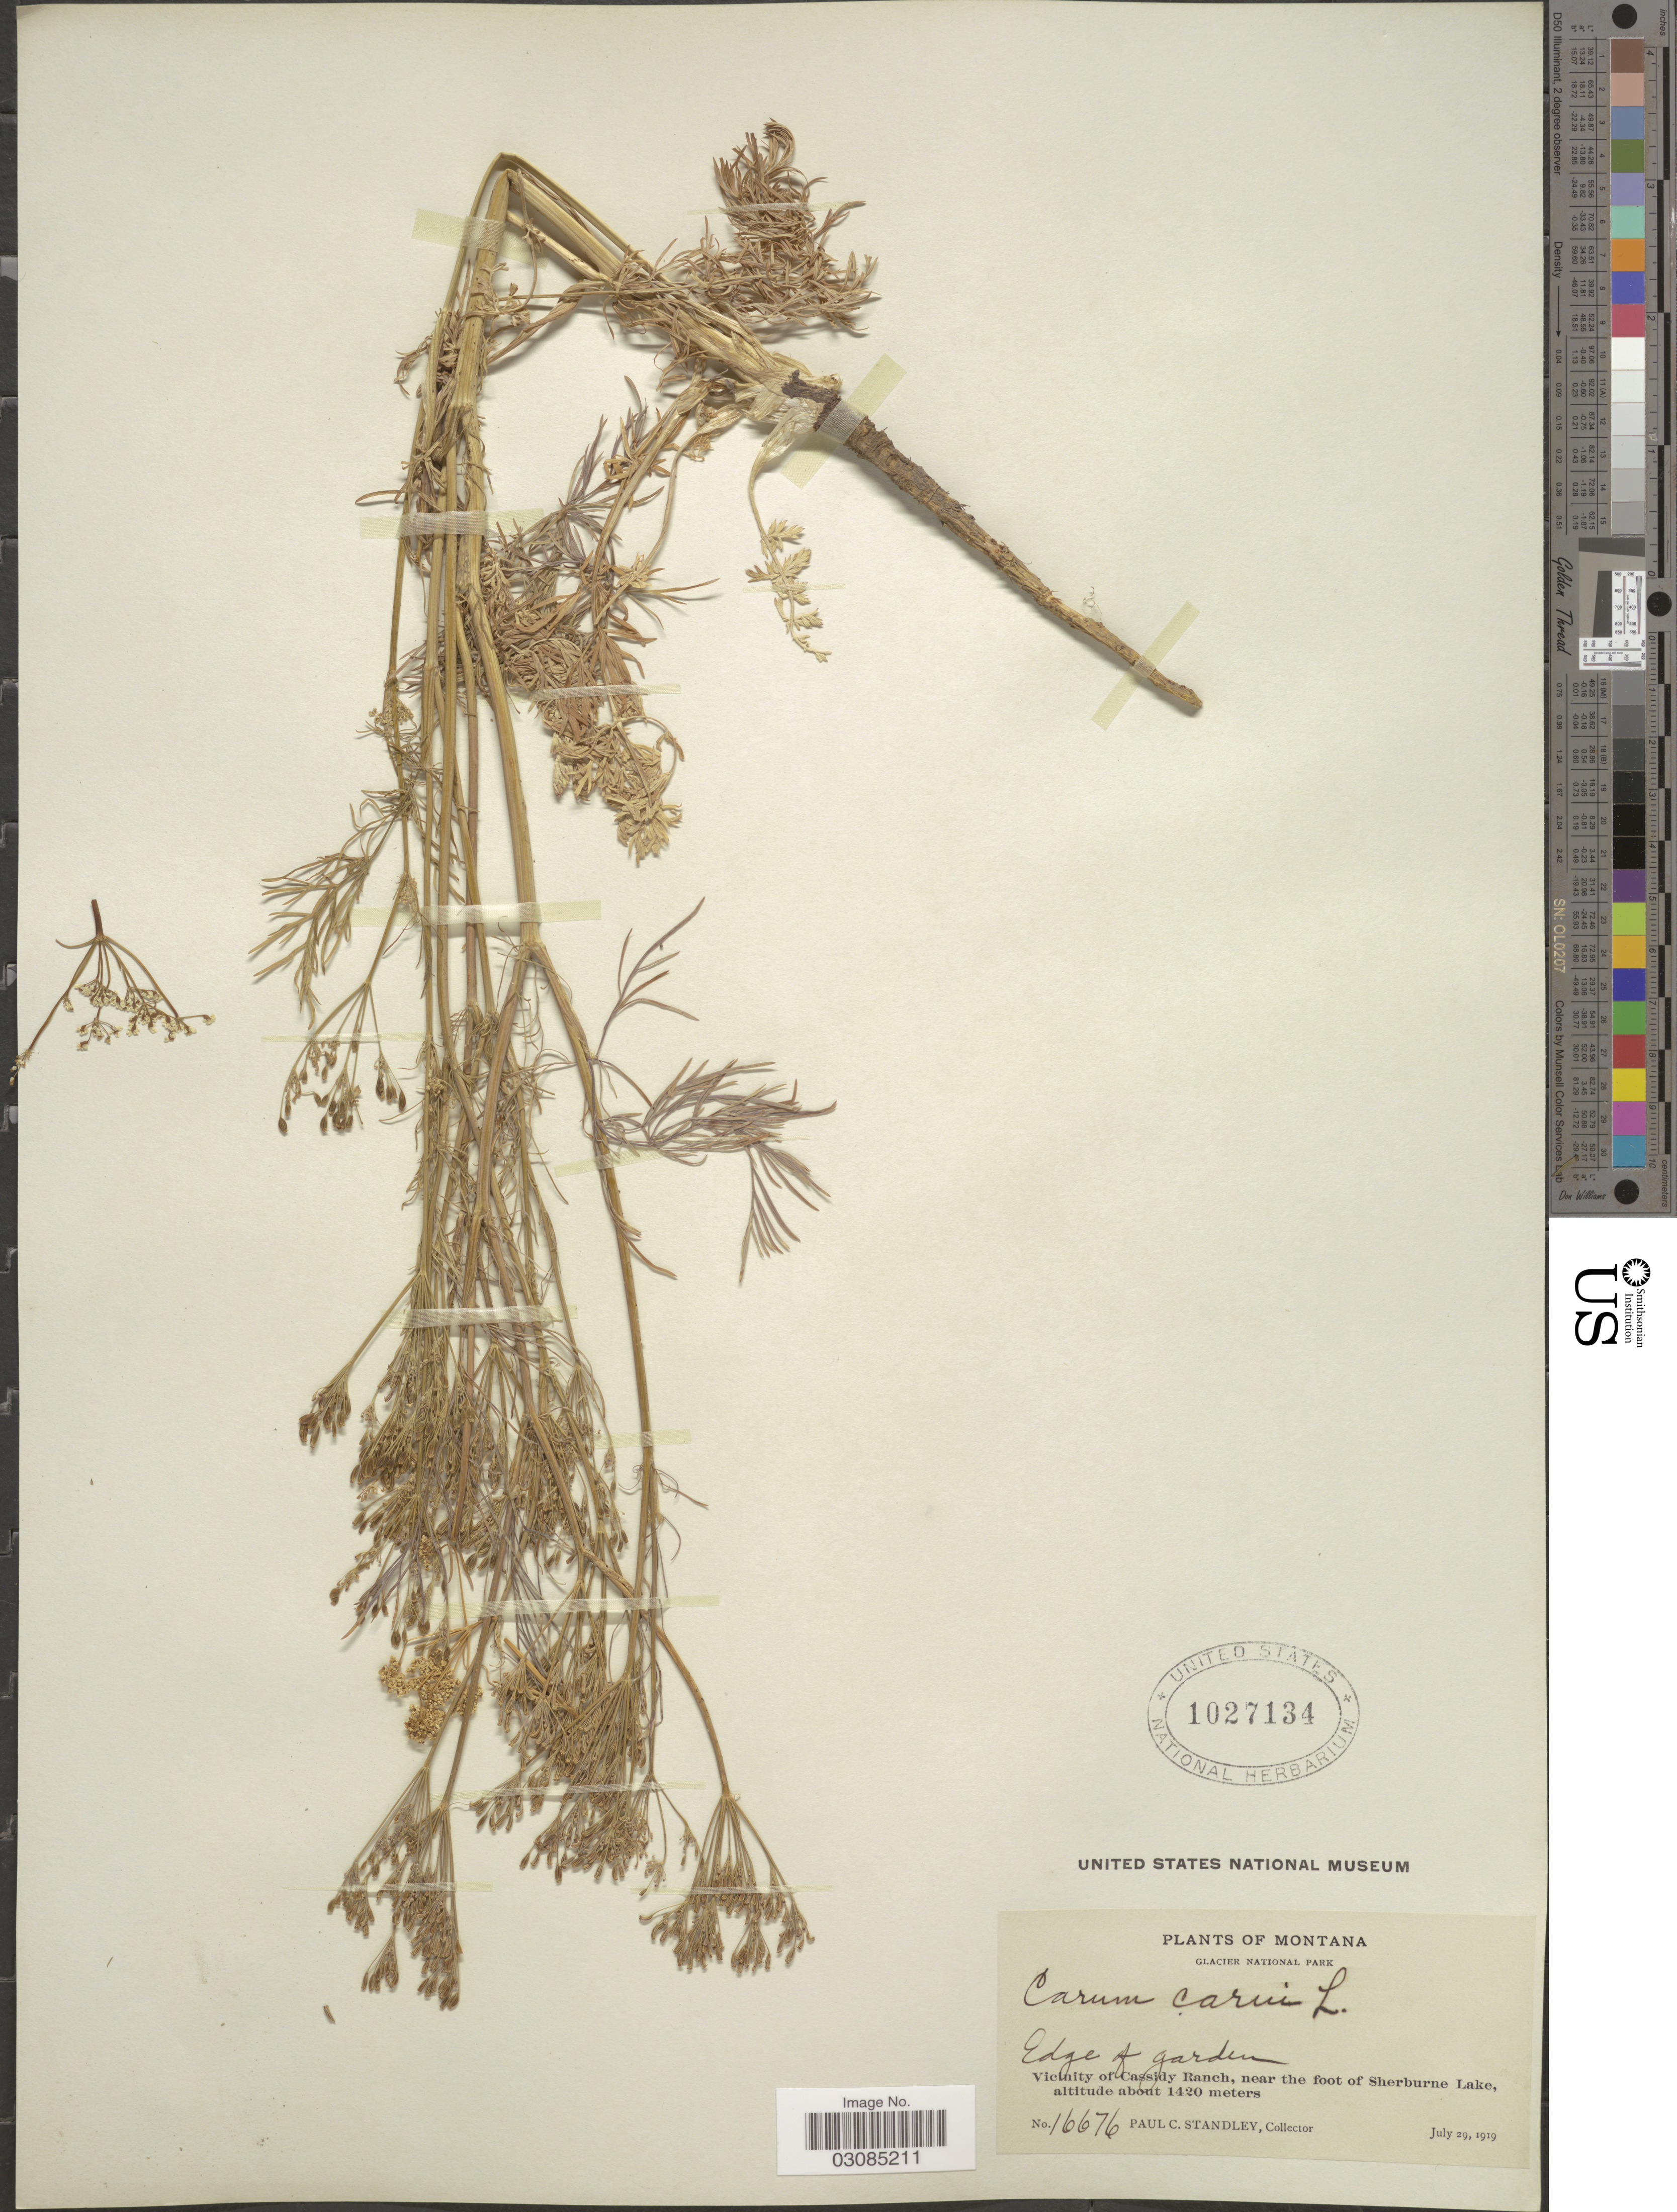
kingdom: Plantae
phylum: Tracheophyta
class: Magnoliopsida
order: Apiales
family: Apiaceae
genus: Carum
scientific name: Carum carvi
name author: L.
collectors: P. C. Standley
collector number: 16676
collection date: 1919-07-29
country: United States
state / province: Montana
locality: Glacier National Park. Egde of garden. Vicinity of Cassidy Ranch, near the foot of Sherburne Lake.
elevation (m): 1420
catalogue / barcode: US 1027134